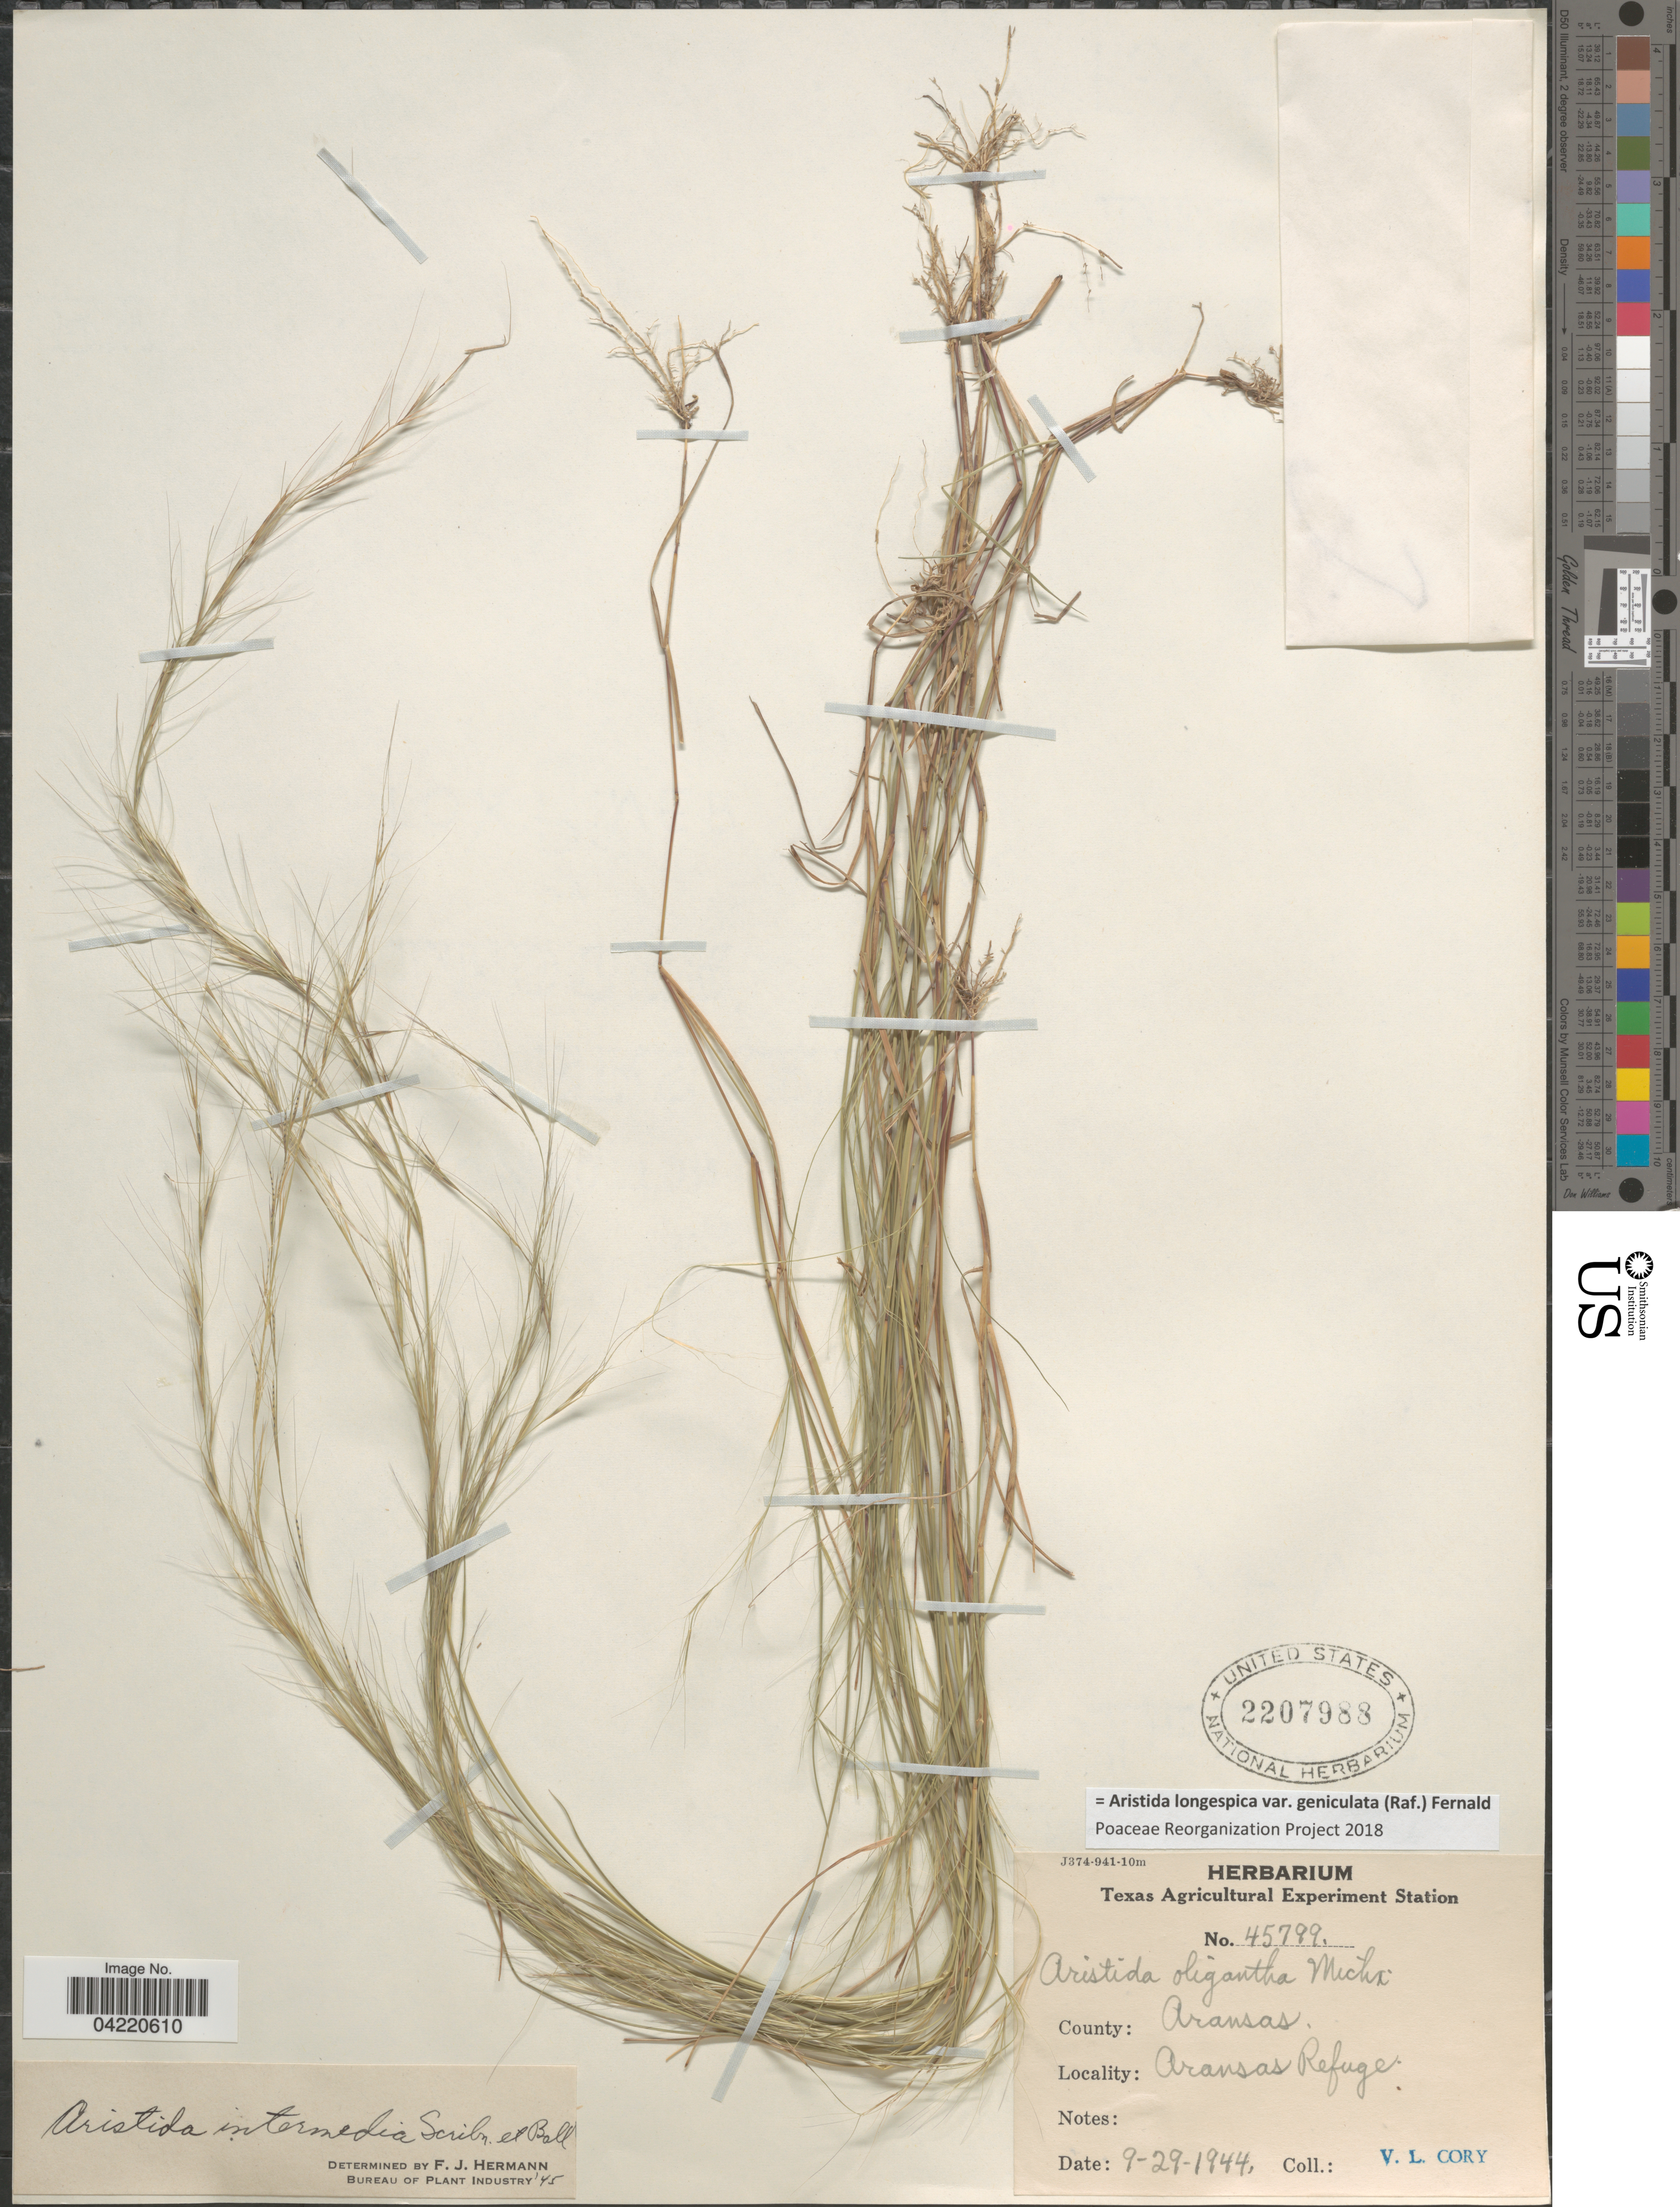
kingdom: Plantae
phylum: Tracheophyta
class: Liliopsida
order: Poales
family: Poaceae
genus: Aristida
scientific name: Aristida longespica var. geniculata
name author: (Raf.) Fernald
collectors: V. Cory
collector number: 45789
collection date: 1944-09-29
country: United States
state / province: Texas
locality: County: Aransas. Aransas Refuge.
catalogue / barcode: US 2207988